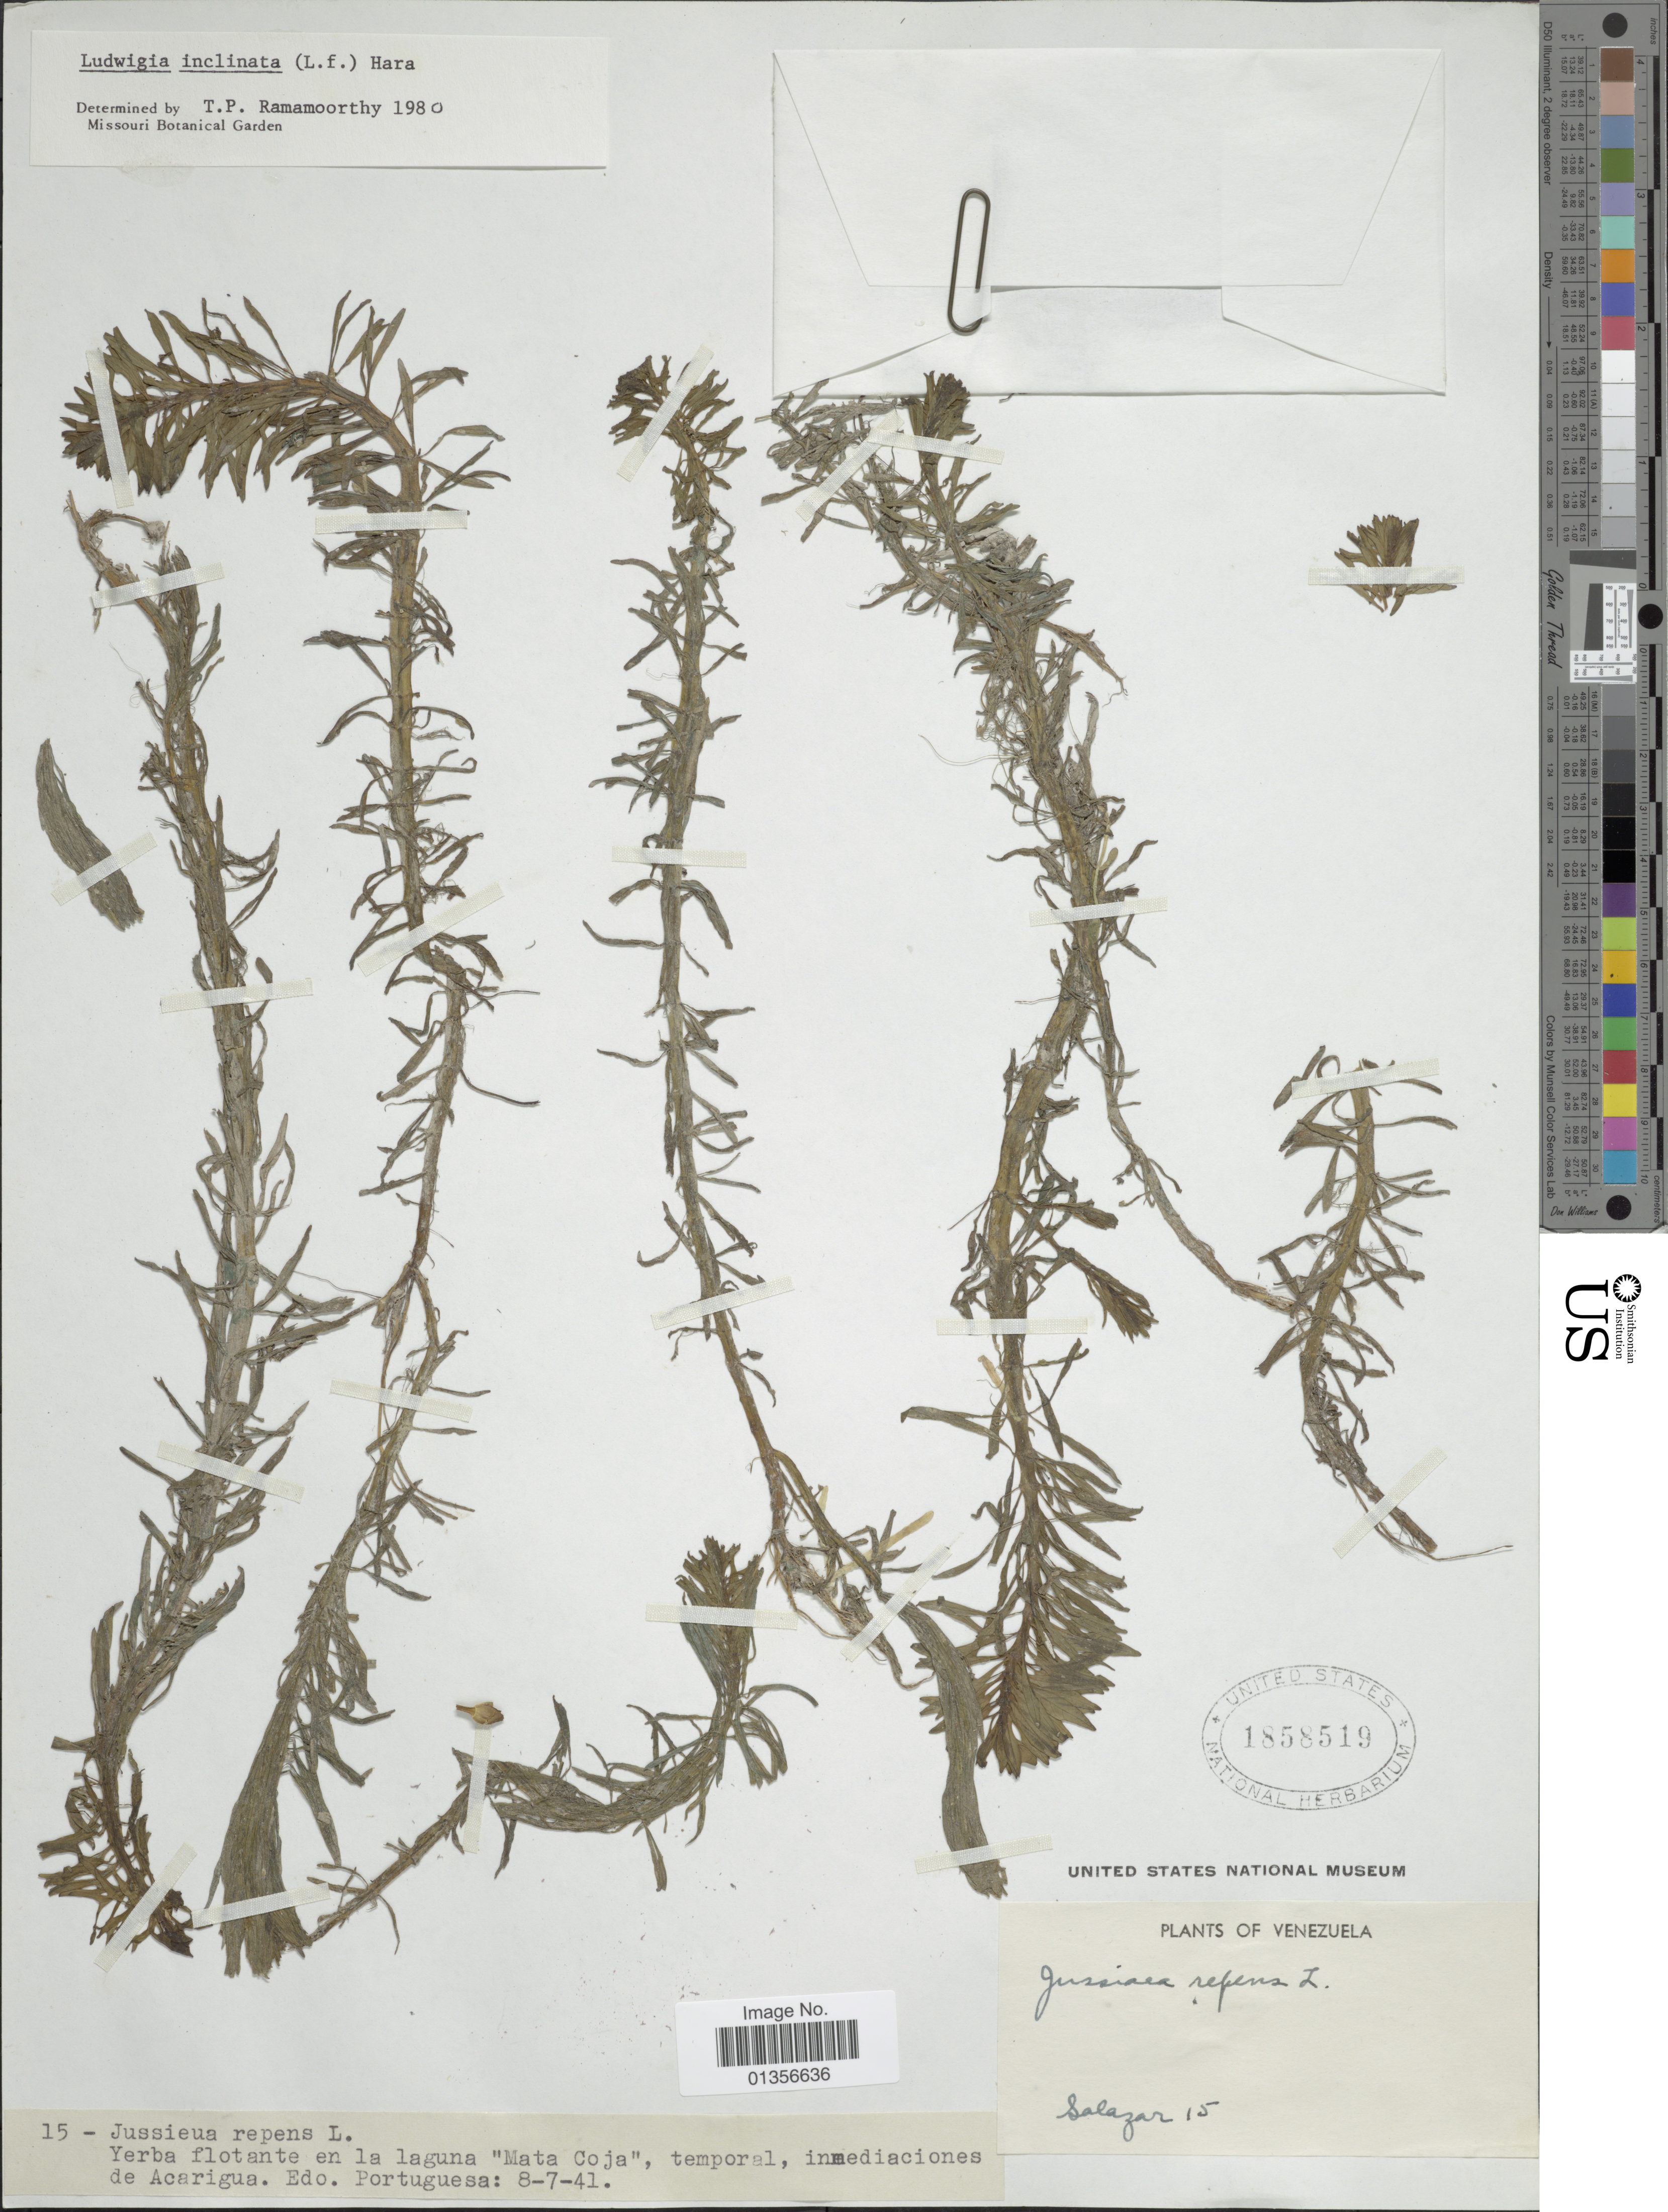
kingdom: Plantae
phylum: Tracheophyta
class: Magnoliopsida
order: Myrtales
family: Onagraceae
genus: Ludwigia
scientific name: Ludwigia inclinata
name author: (L. f.) M. Gómez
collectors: -. Salazar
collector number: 15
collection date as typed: Transcribed d/m/y: 8/7/41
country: Venezuela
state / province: Portuguesa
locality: Yerba flotante en la laguna "Mata Coja", temporal, inmediaciones de Acarigua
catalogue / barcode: US 1858519